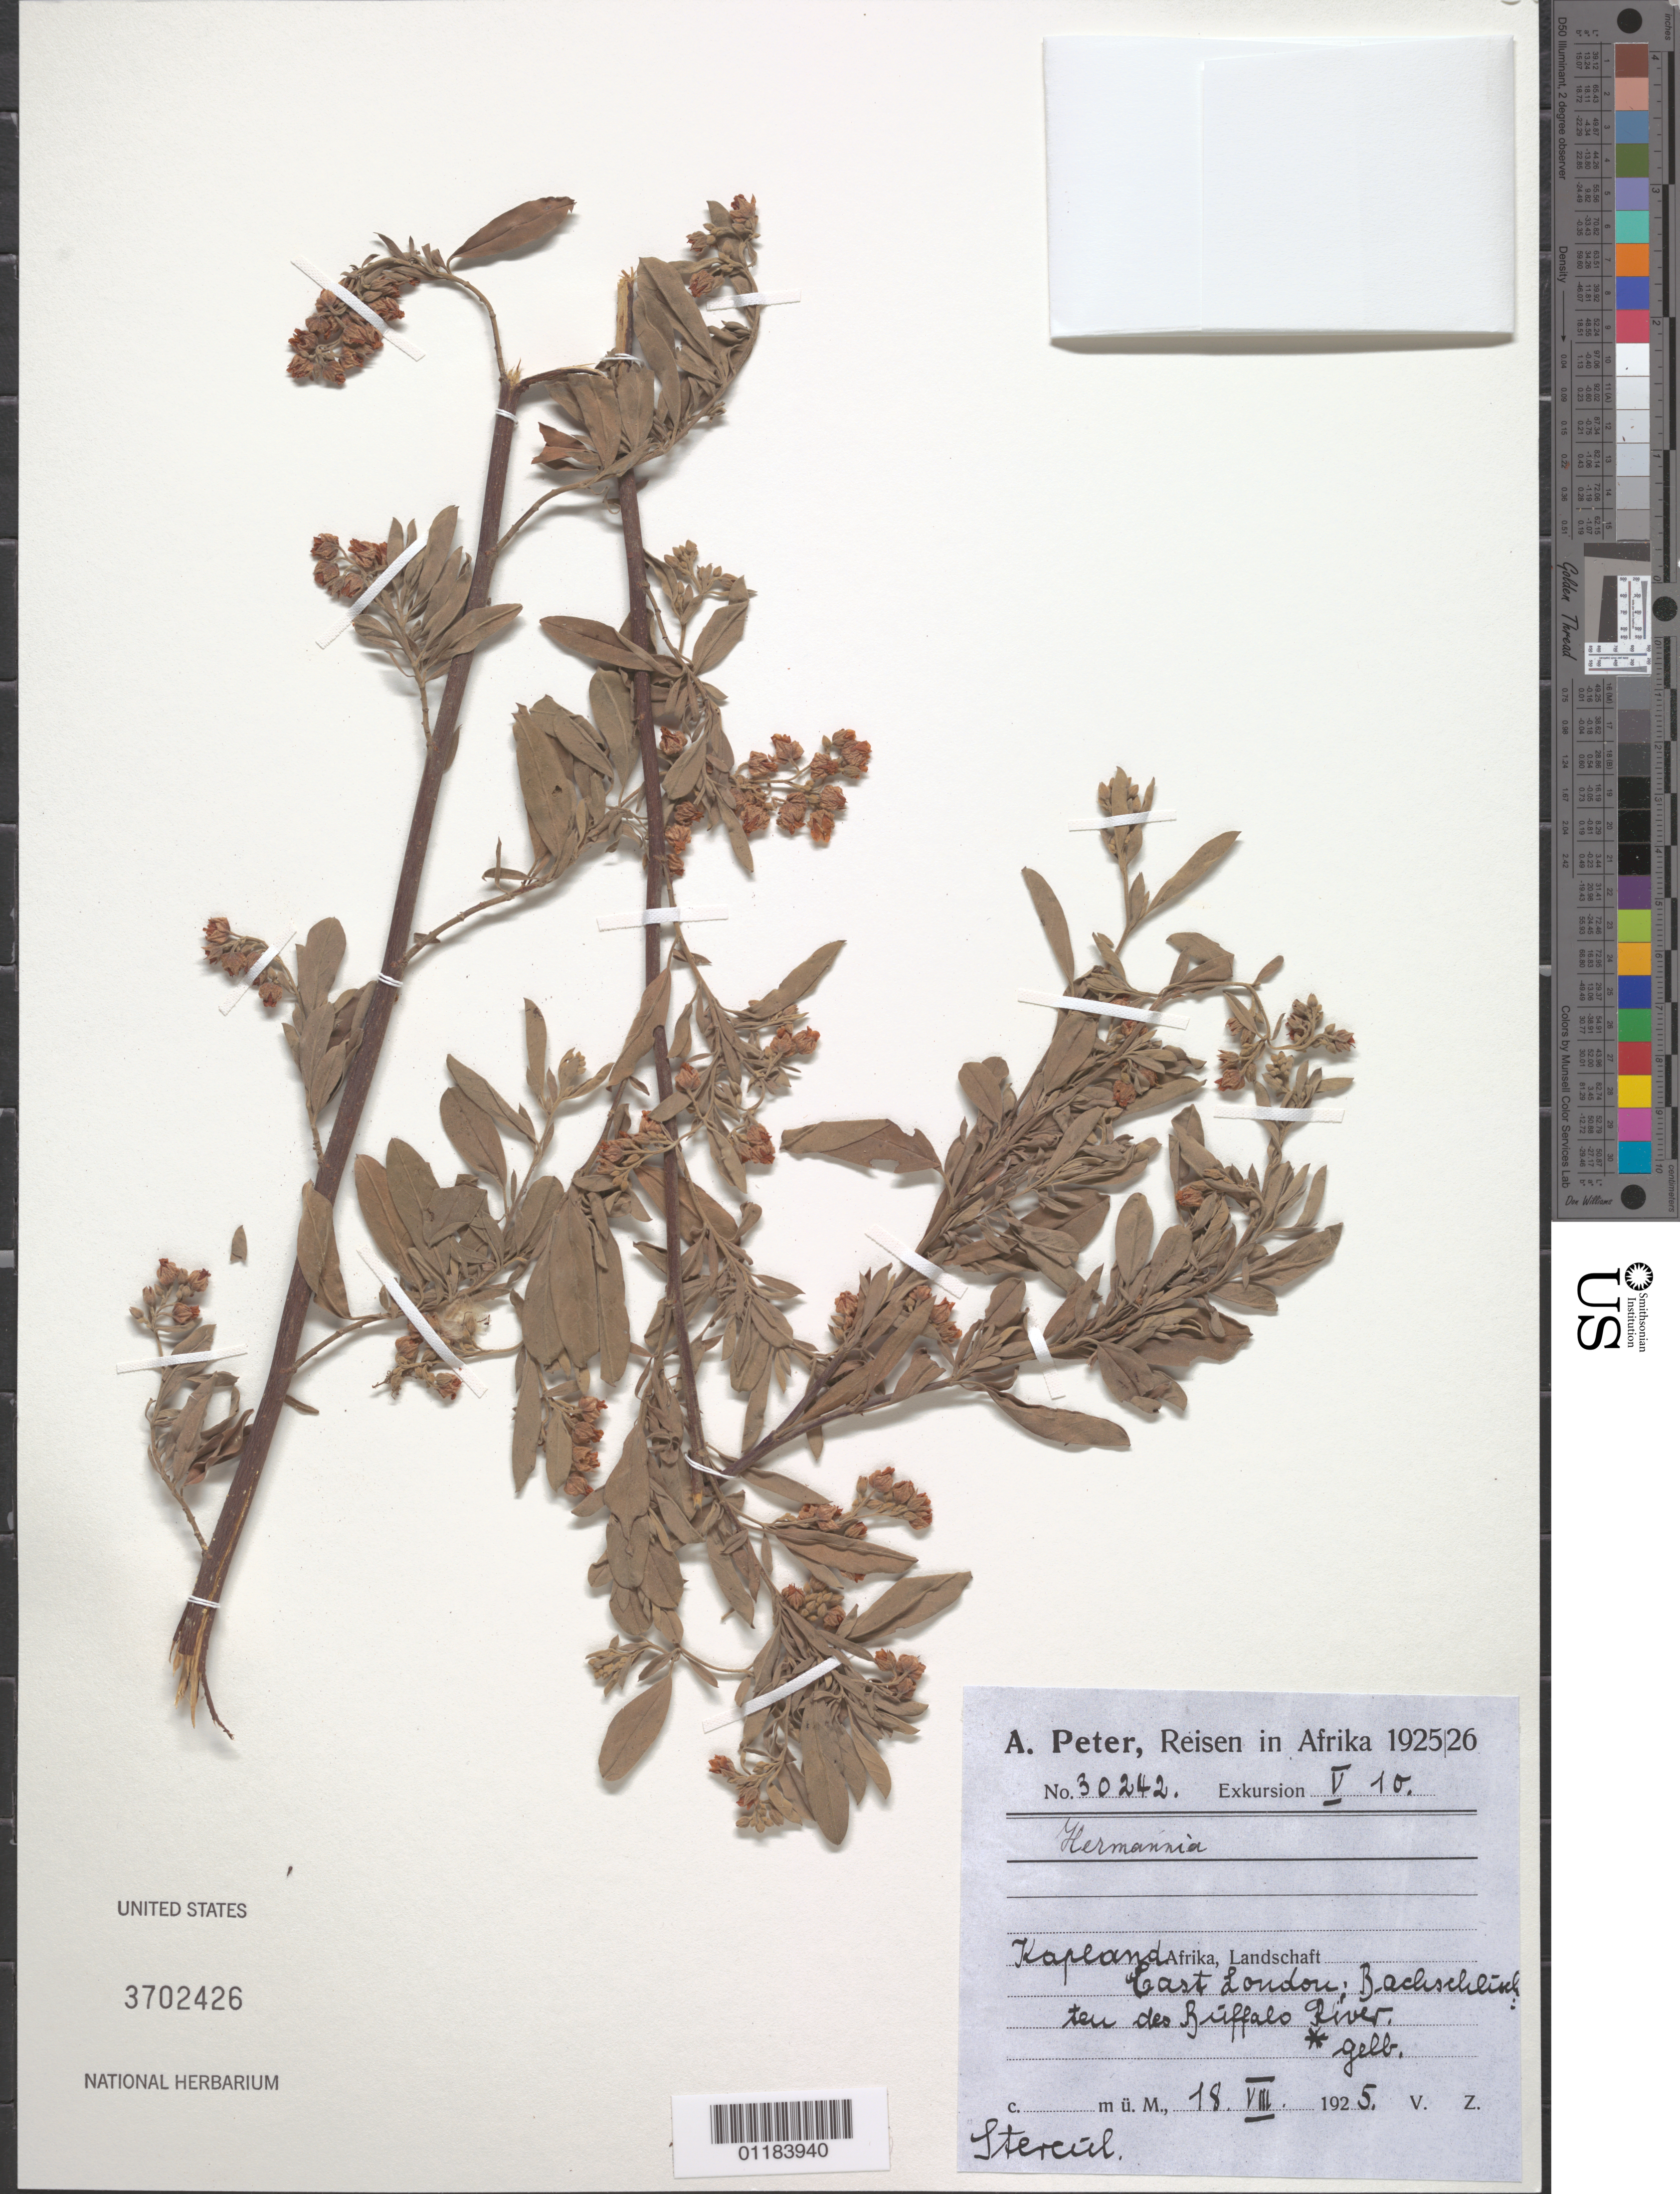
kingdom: Plantae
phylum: Tracheophyta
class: Magnoliopsida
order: Malvales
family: Malvaceae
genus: Hermannia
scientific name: Hermannia sp.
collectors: G. A. Peter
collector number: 30242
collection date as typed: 18 VIII 1925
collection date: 1925-08-18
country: South Africa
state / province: Eastern Cape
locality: East London; Bachschlisch teu des Buffalo River. * gelb.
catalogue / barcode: US 3702426